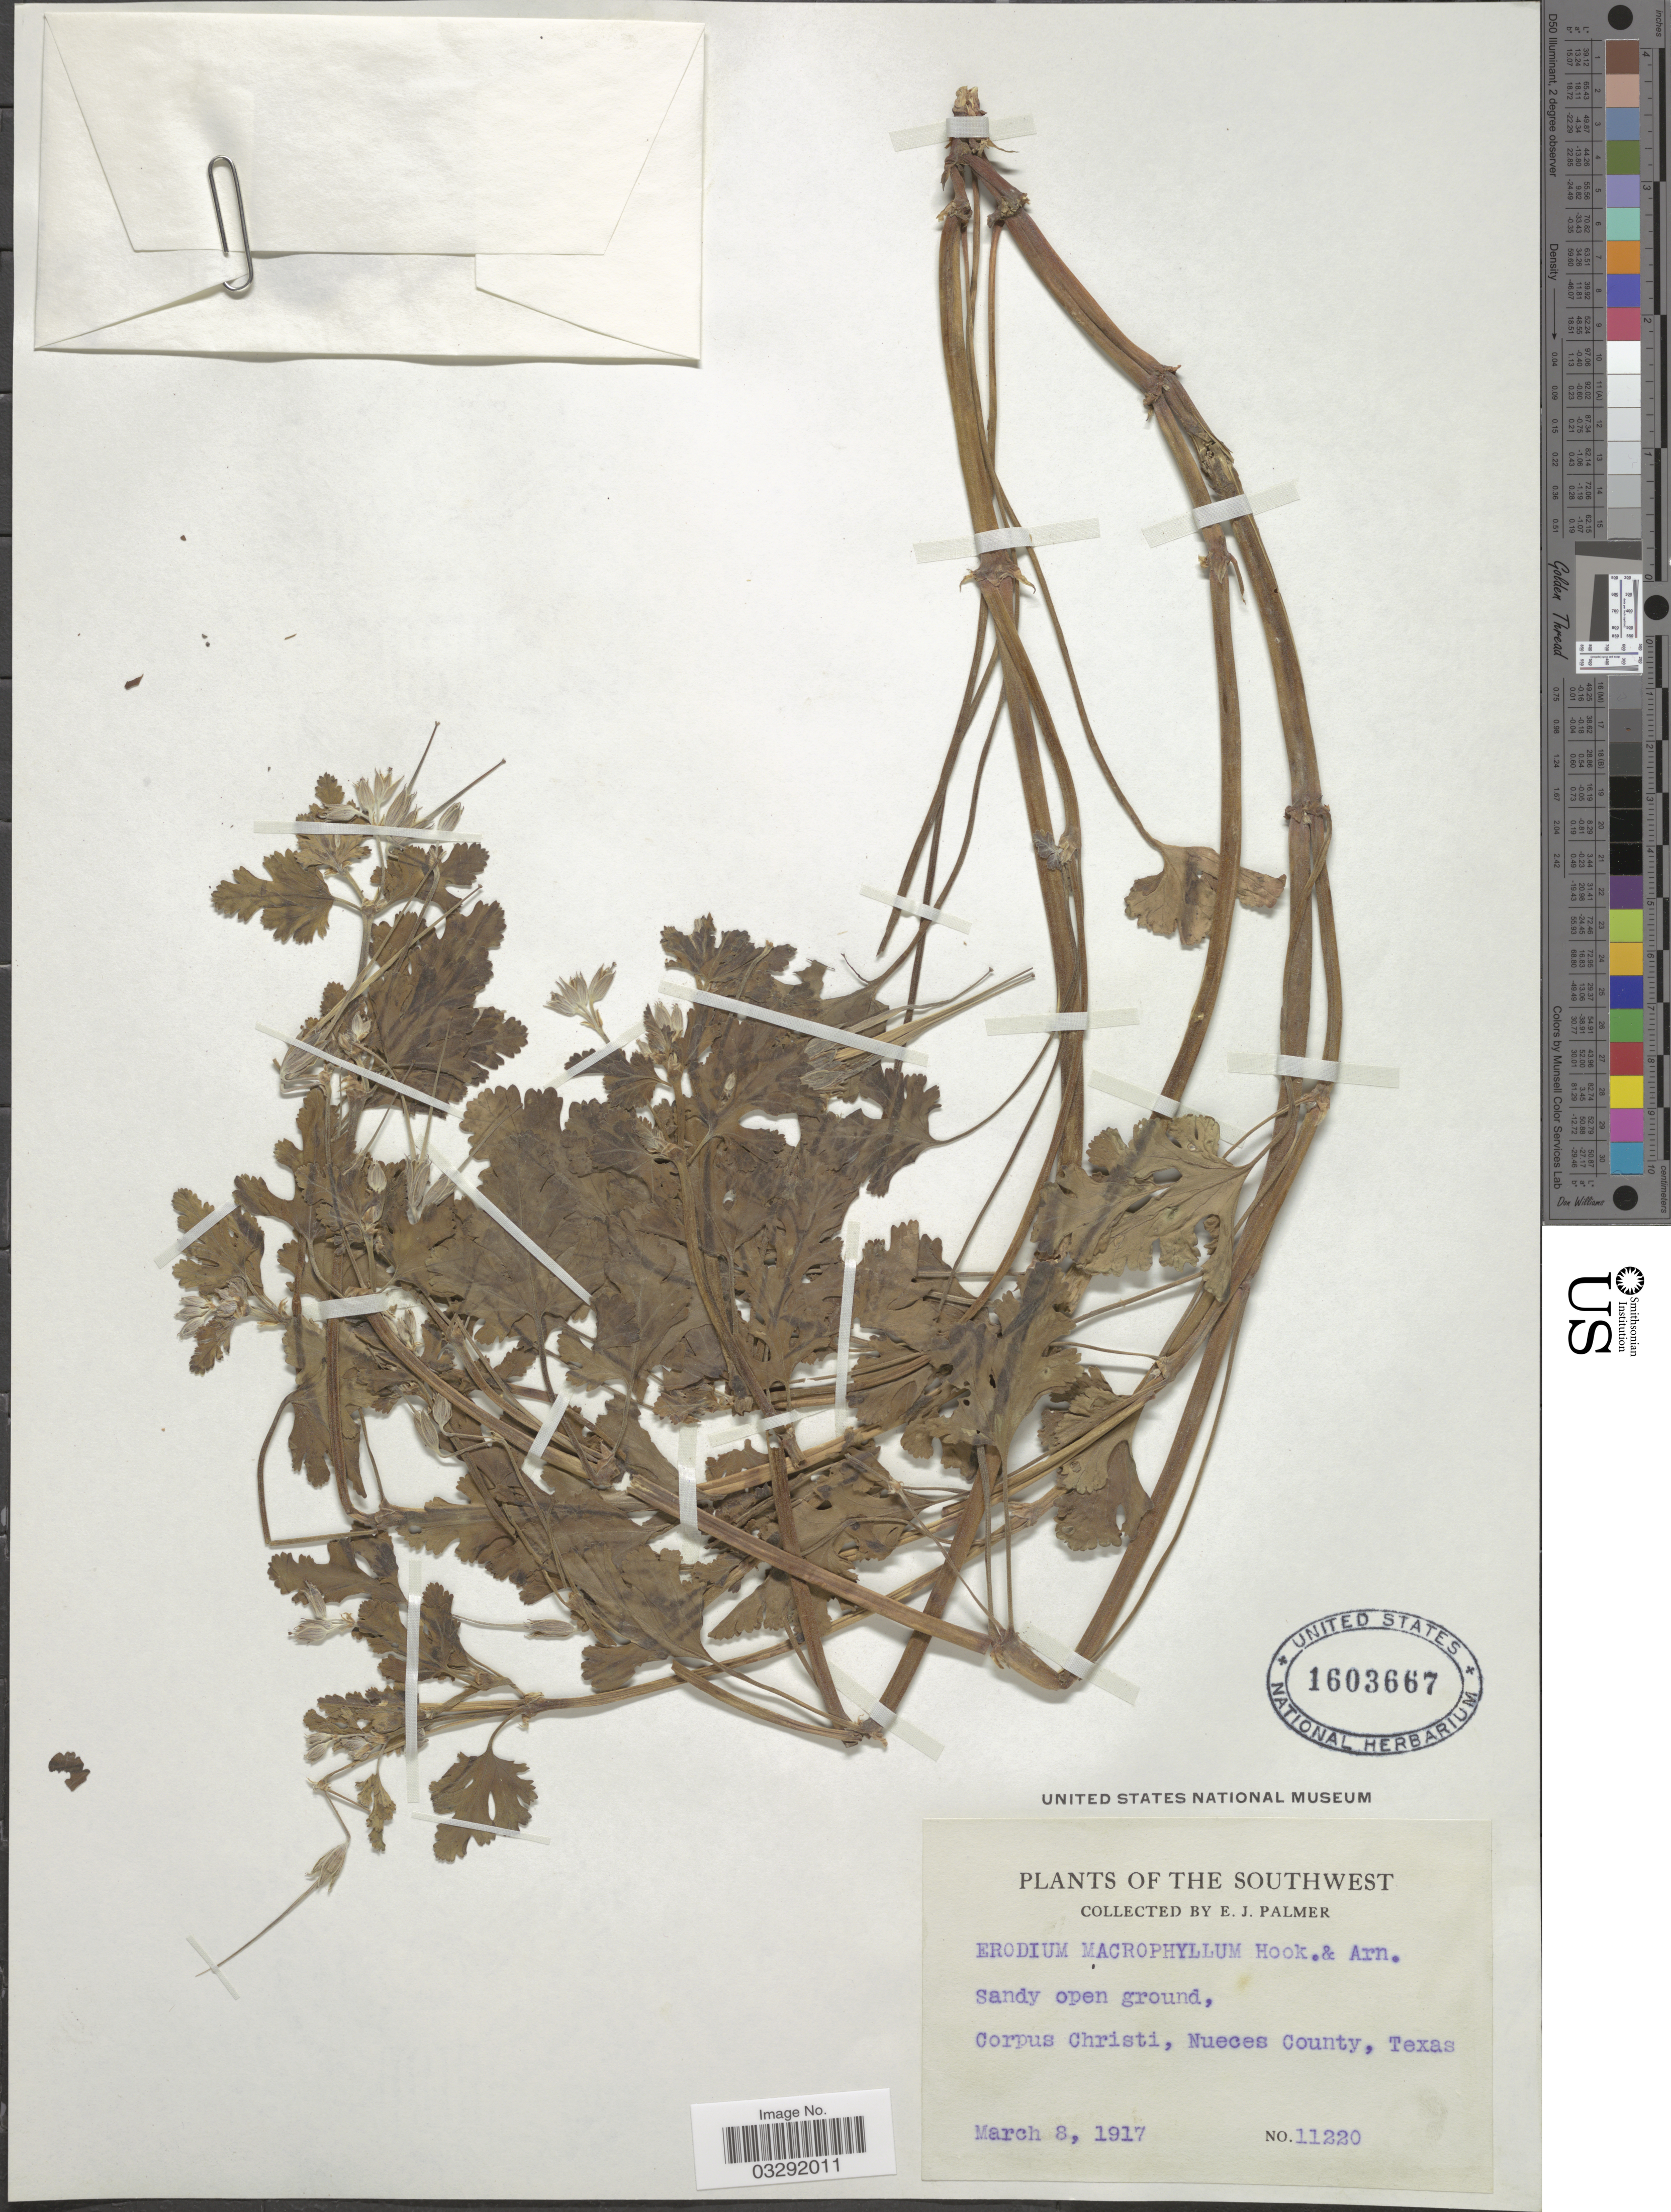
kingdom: Plantae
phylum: Tracheophyta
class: Magnoliopsida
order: Geraniales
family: Geraniaceae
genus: Erodium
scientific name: Erodium texanum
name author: A. Gray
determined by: Strong, Mark T., (BOT), Smithsonian Institution - National Museum of Natural History (UNITED STATES)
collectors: E. J. Palmer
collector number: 11220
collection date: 1917-03-08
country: United States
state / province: Texas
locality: The Southwest. Corpus Christi, Nueces County.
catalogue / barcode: US 1603667